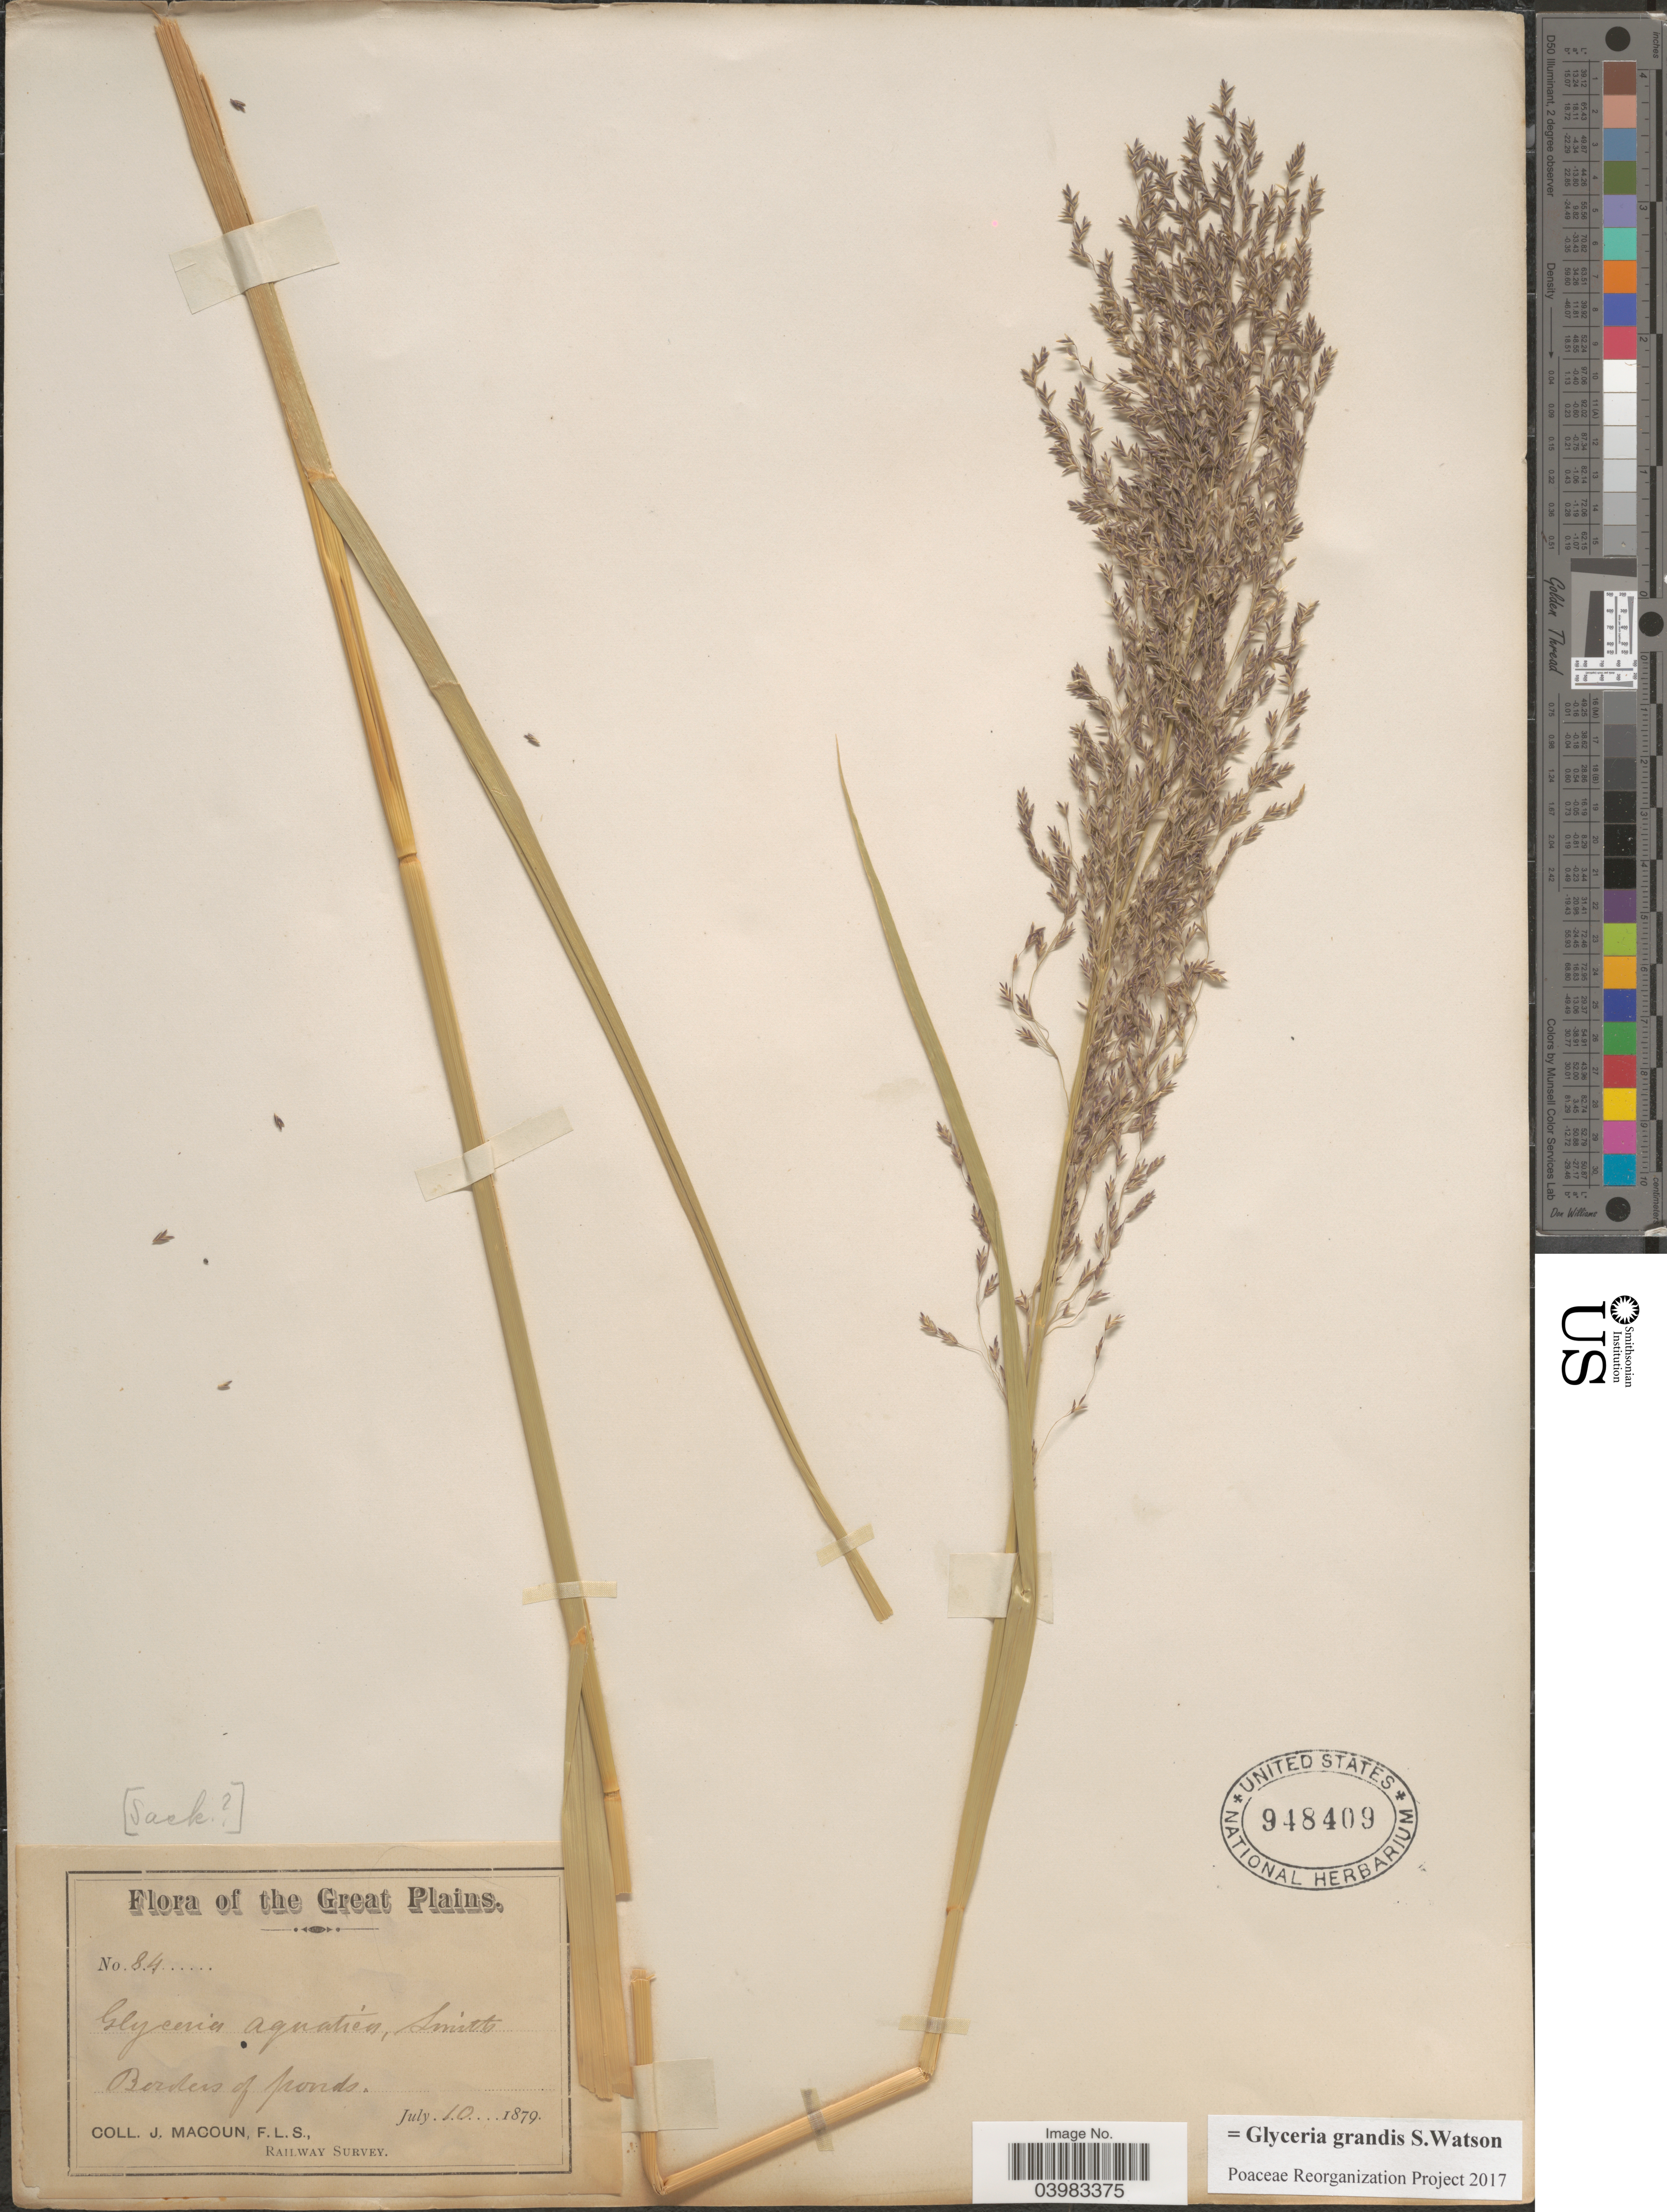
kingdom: Plantae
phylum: Tracheophyta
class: Liliopsida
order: Poales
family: Poaceae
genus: Glyceria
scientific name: Glyceria grandis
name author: S. Watson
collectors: J. Macoun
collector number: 84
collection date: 1879-07-10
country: Canada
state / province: Saskatchewan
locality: The Great Plains.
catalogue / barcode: US 948409